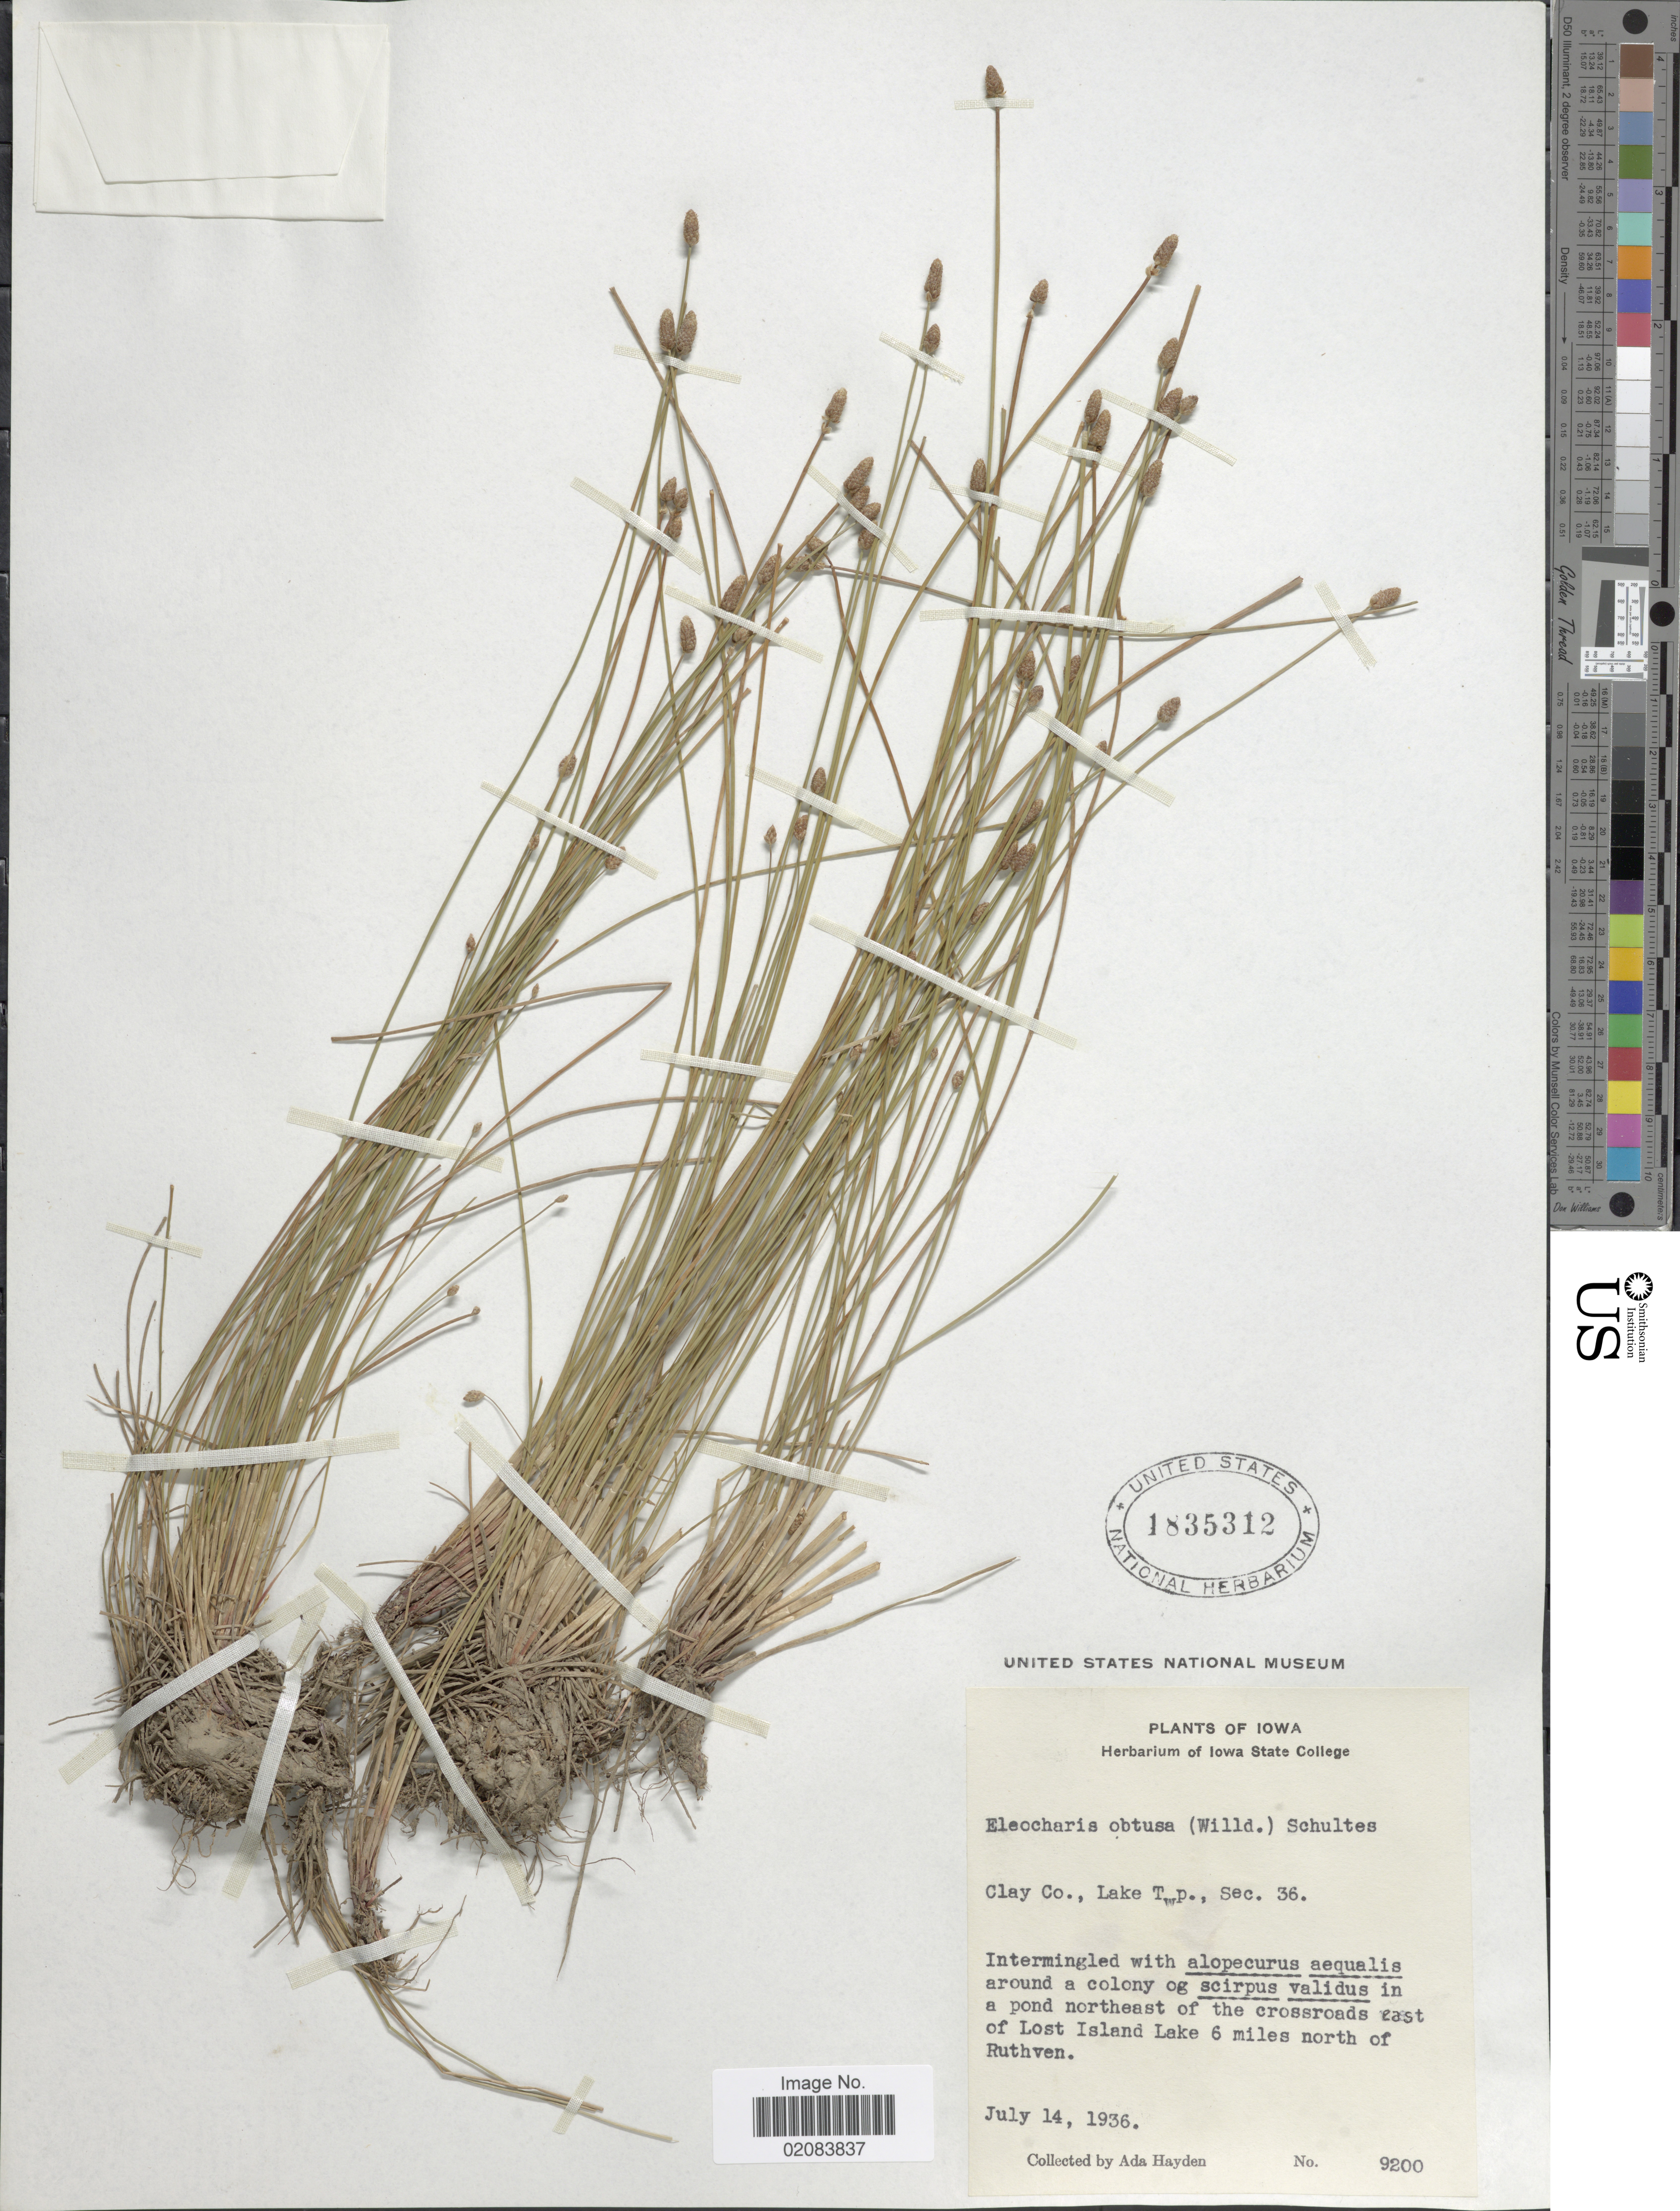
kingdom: Plantae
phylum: Tracheophyta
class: Liliopsida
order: Poales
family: Cyperaceae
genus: Eleocharis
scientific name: Eleocharis obtusa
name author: (Willd.) Schult.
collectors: Ada Hayden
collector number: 9200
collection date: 1936-07-14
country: United States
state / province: Iowa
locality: Clay Co., Lake Twp., Sec. 36. east of Lost Island Lake 6 miles north of Ruthven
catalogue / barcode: US 1835312